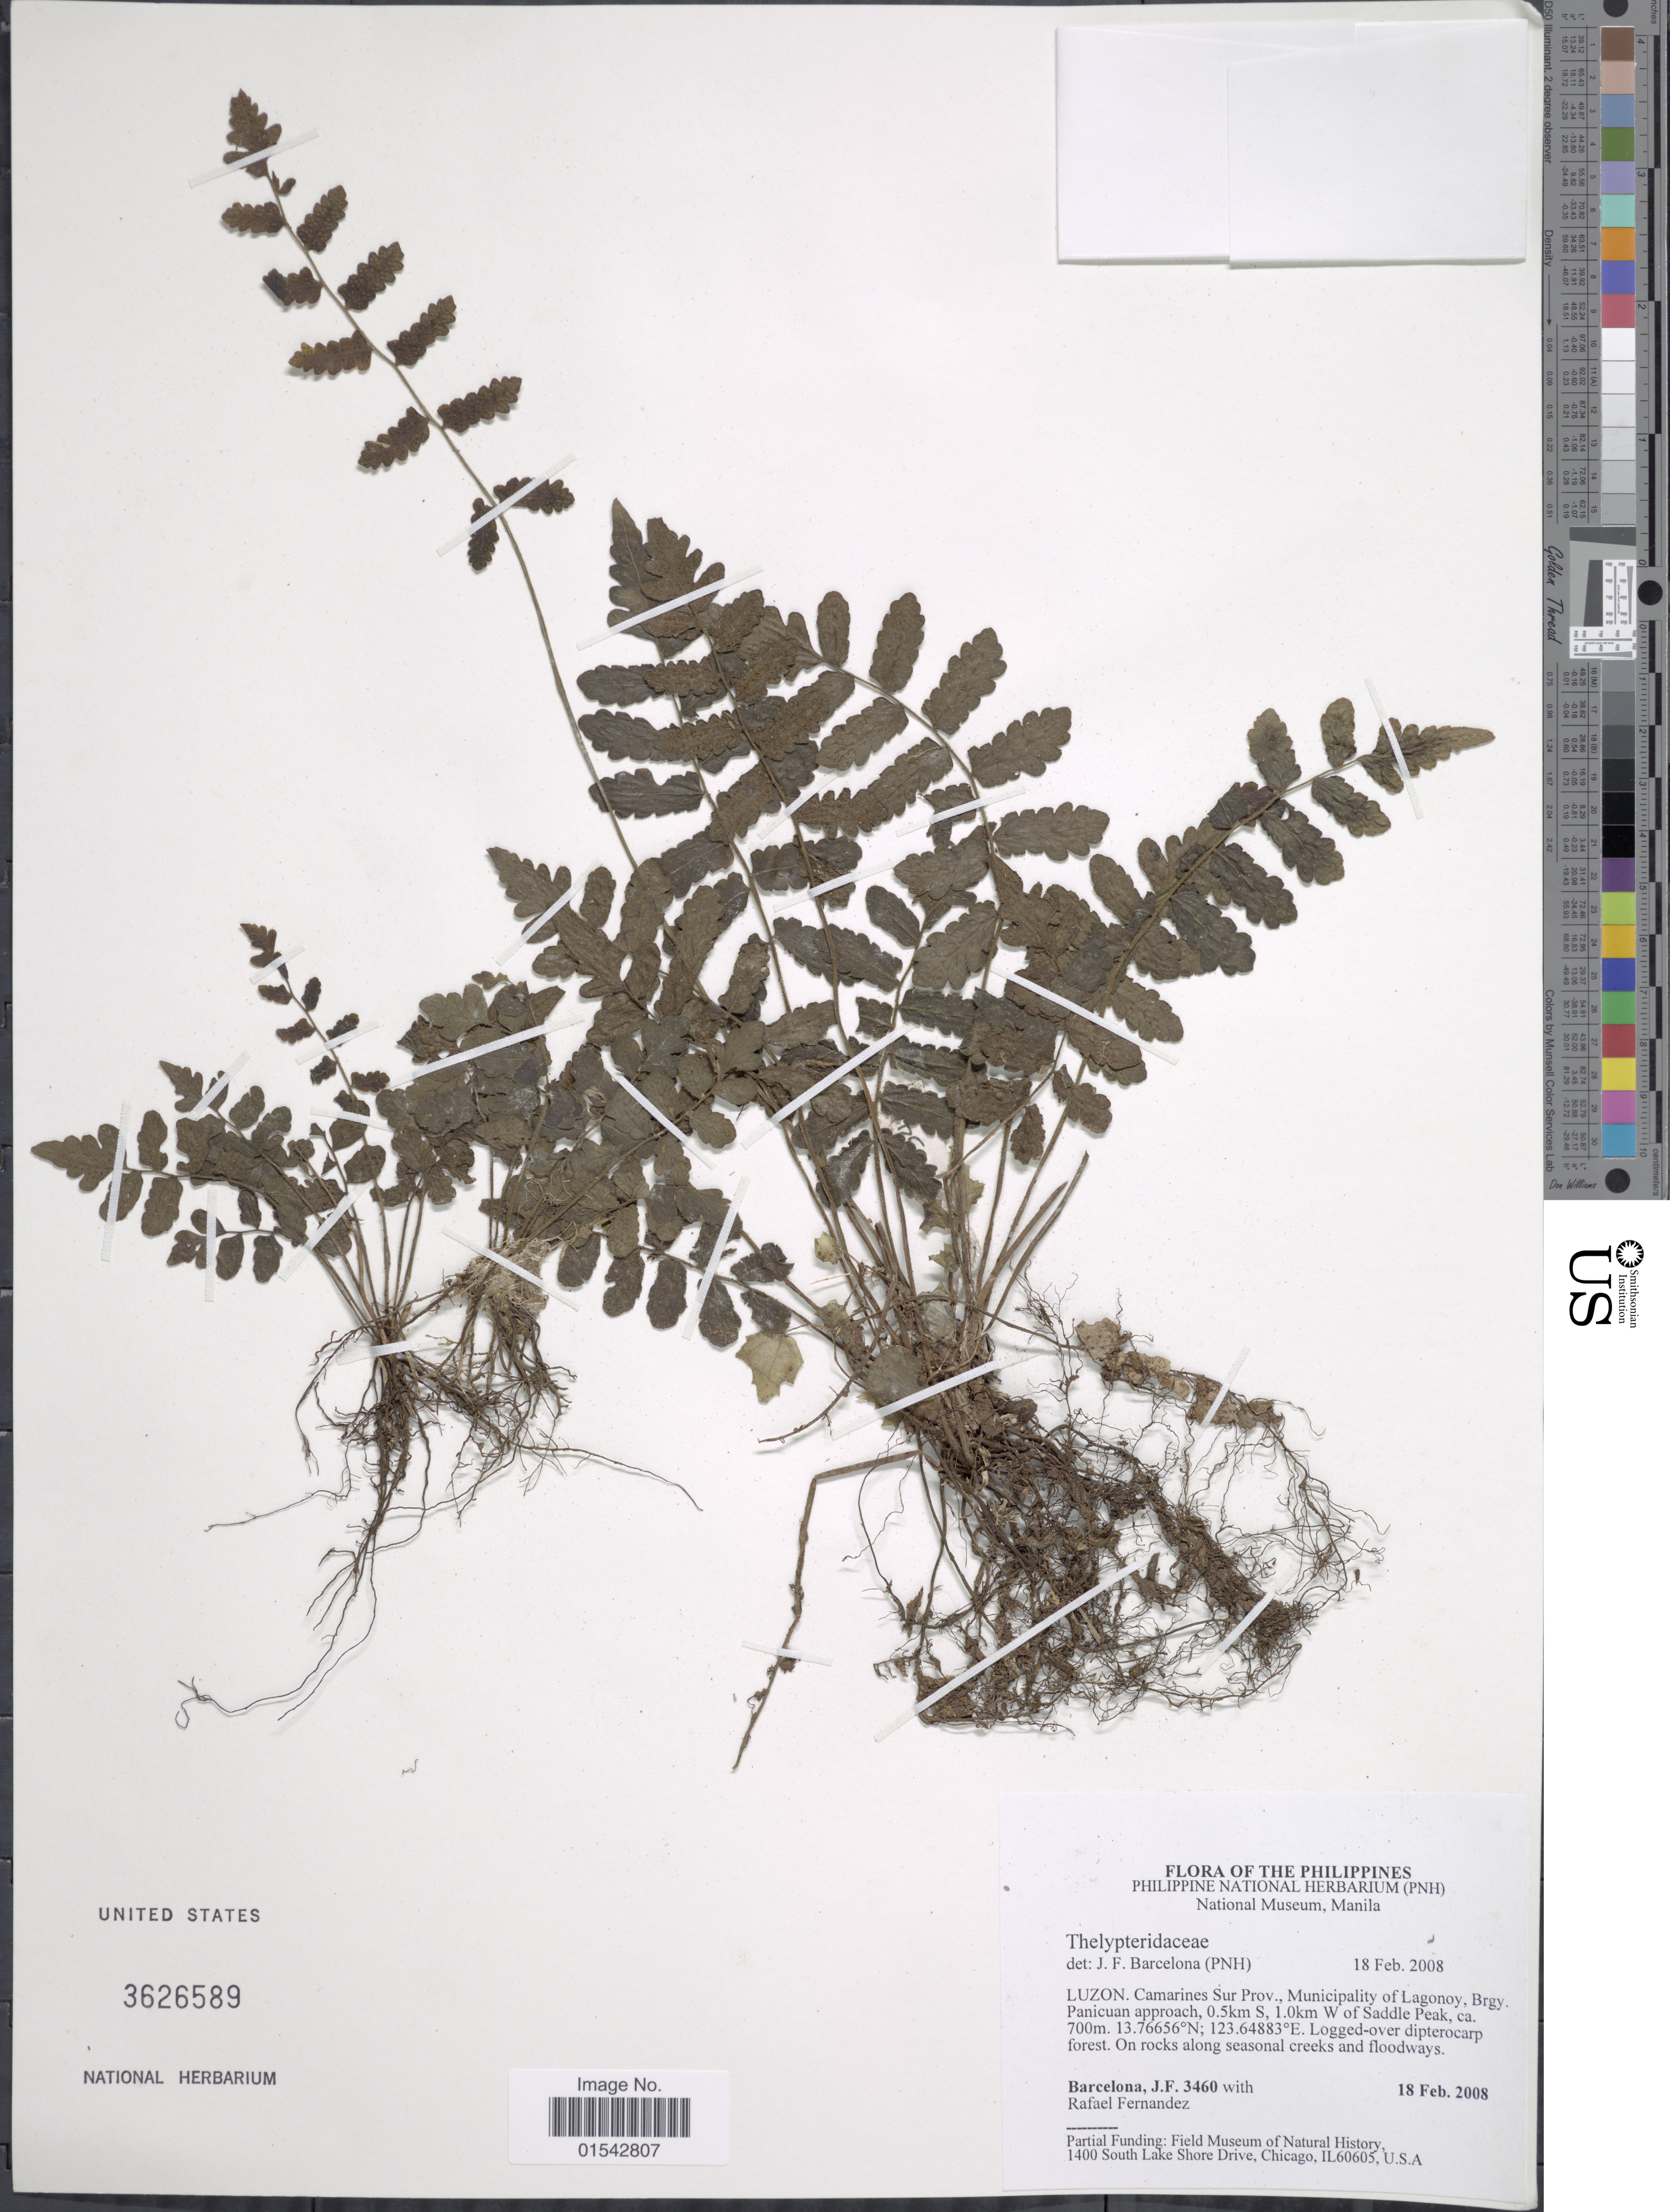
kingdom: Plantae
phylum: Tracheophyta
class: Polypodiopsida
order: Polypodiales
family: Thelypteridaceae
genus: Cyclosorus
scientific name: Cyclosorus sp.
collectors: J. F. Barcelona & R. Fernandez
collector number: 3460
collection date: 2008-02-18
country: Philippines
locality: Philippines, Luzon, Camarines Sur Prov., Municipality of Lagonoy, Brgy., Panicuan approach, 0.5 km S, 1.0km W of Saddle Peak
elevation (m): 700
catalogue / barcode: US 3626589